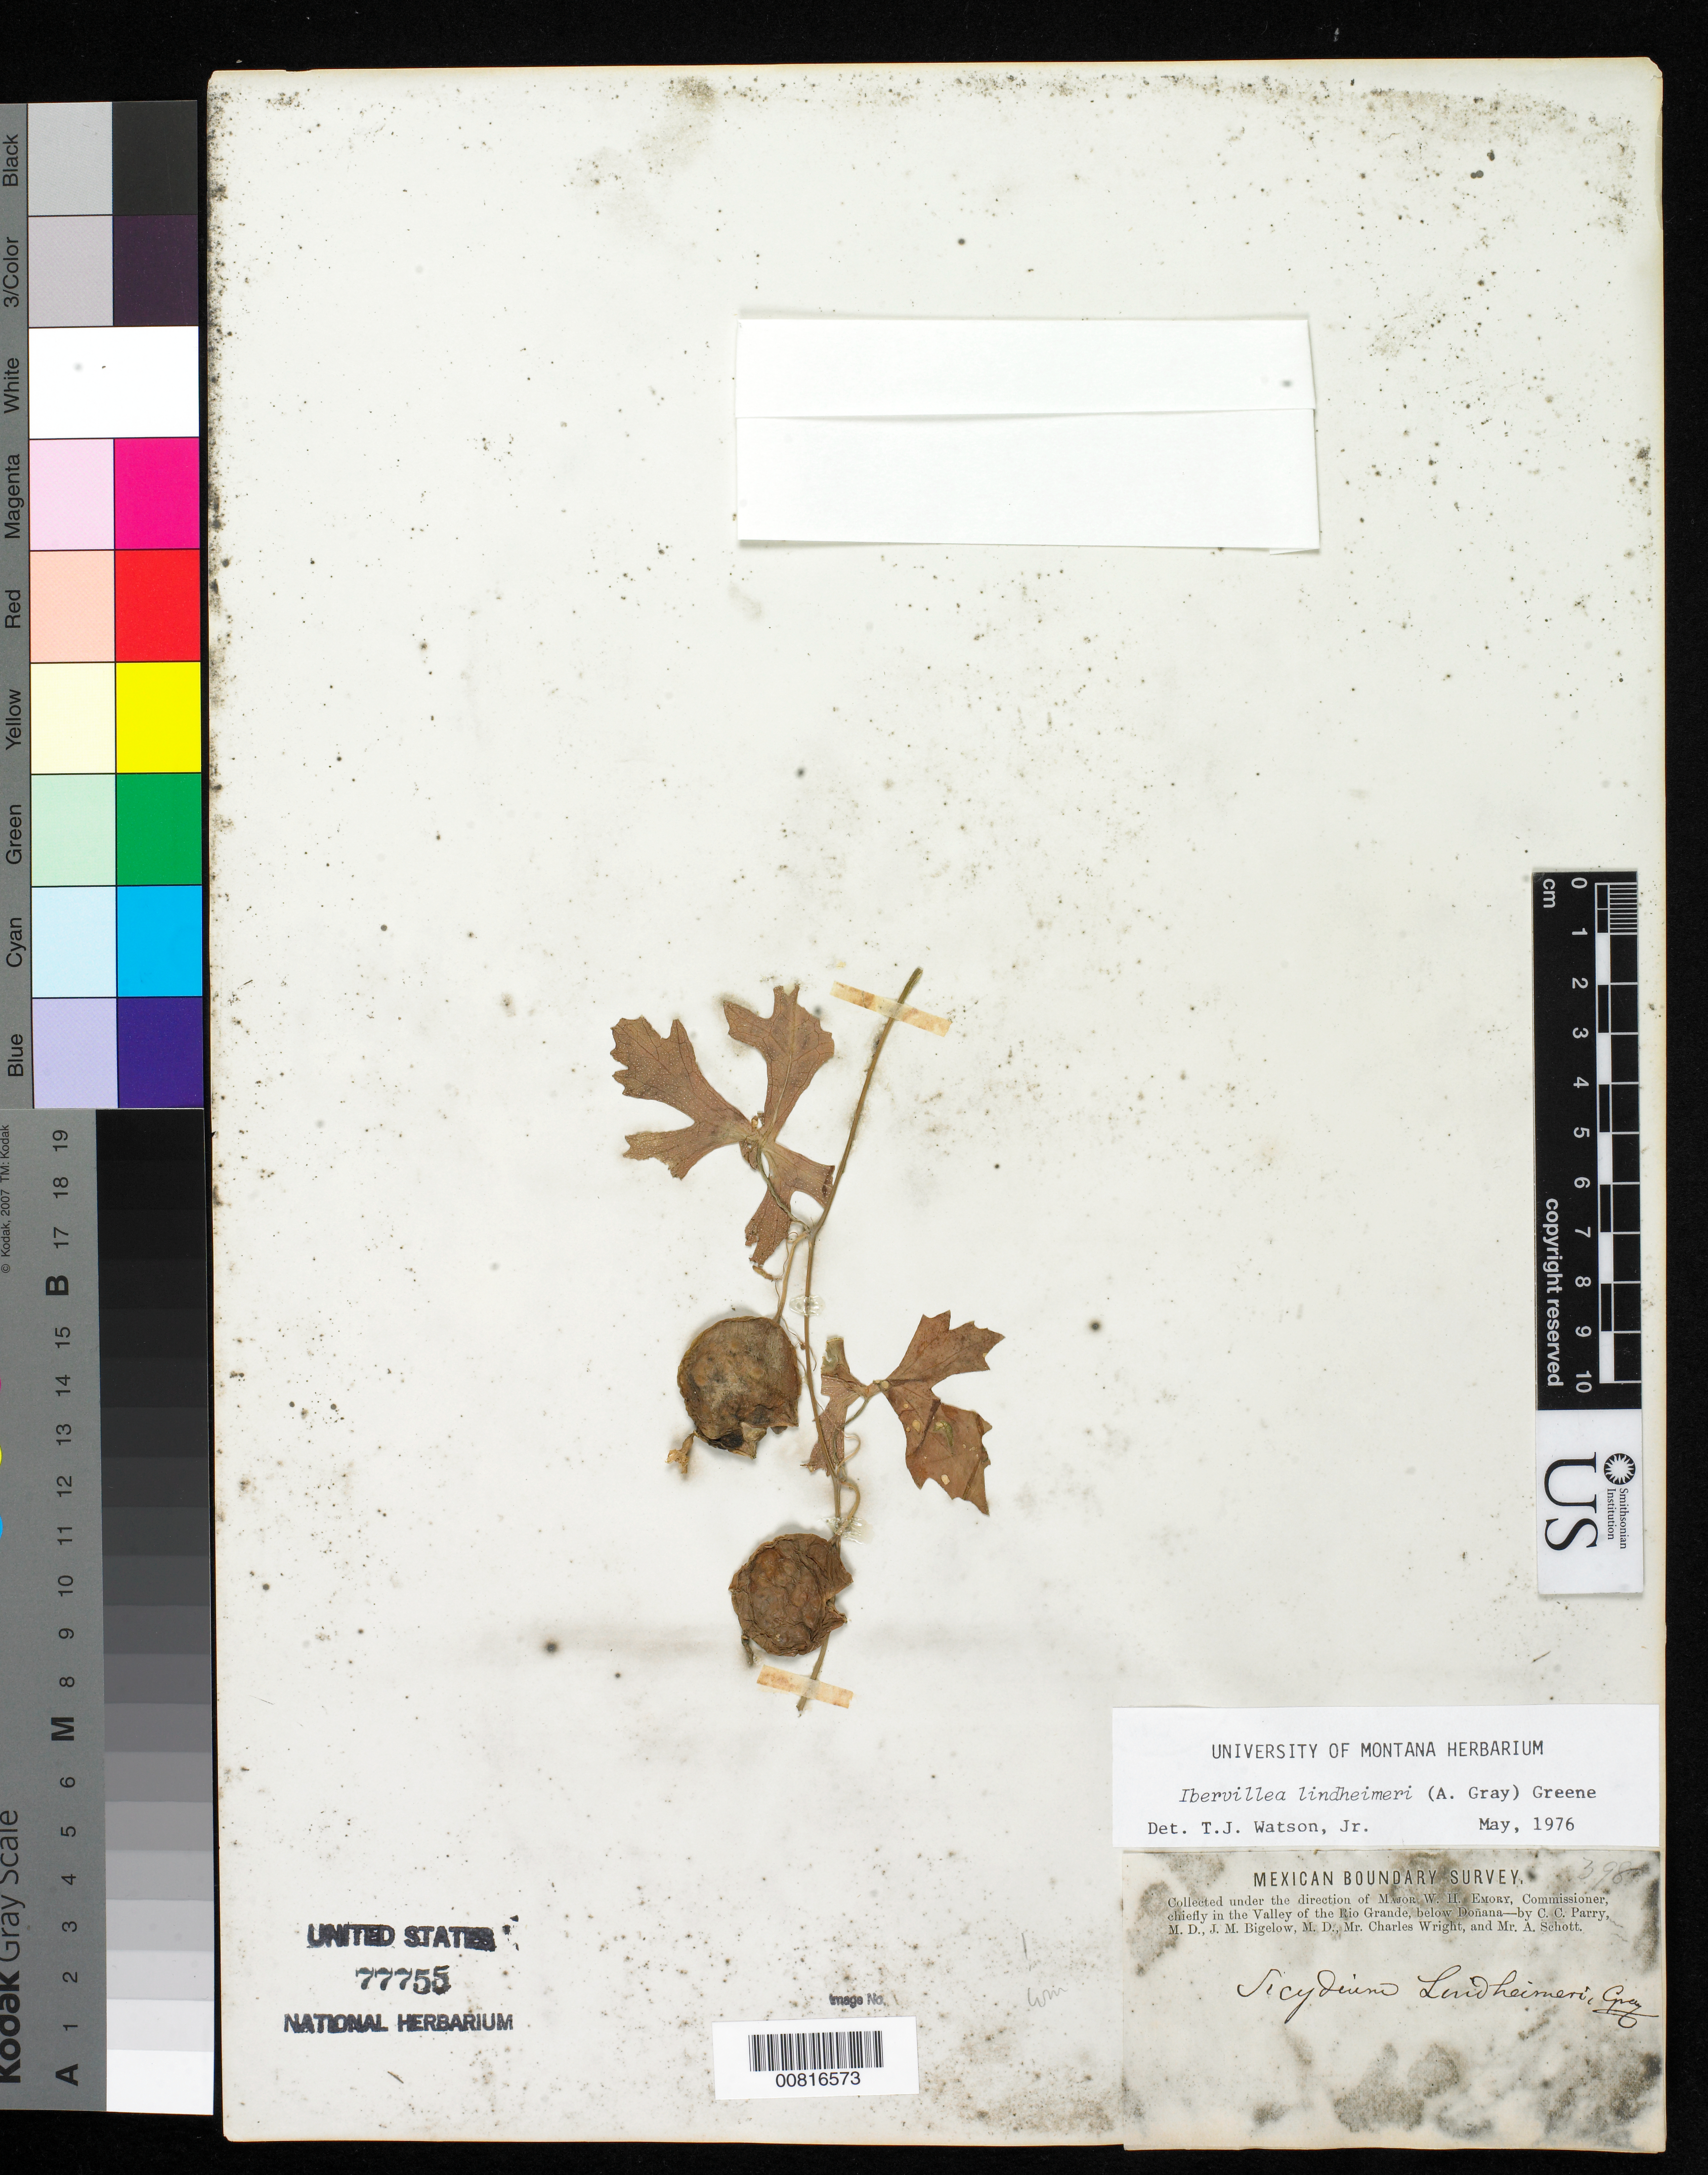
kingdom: Plantae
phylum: Tracheophyta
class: Magnoliopsida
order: Solanales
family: Solanaceae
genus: Lycium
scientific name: Lycium lindheimeri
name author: (A. Gray) Greene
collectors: C. C. Parry, J. M. Bigelow, C. Wright & A. C. V. Schott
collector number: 398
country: United States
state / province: New Mexico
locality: Valley of the Rio Grande, below Doñana, New Mexico.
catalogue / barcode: US 77755